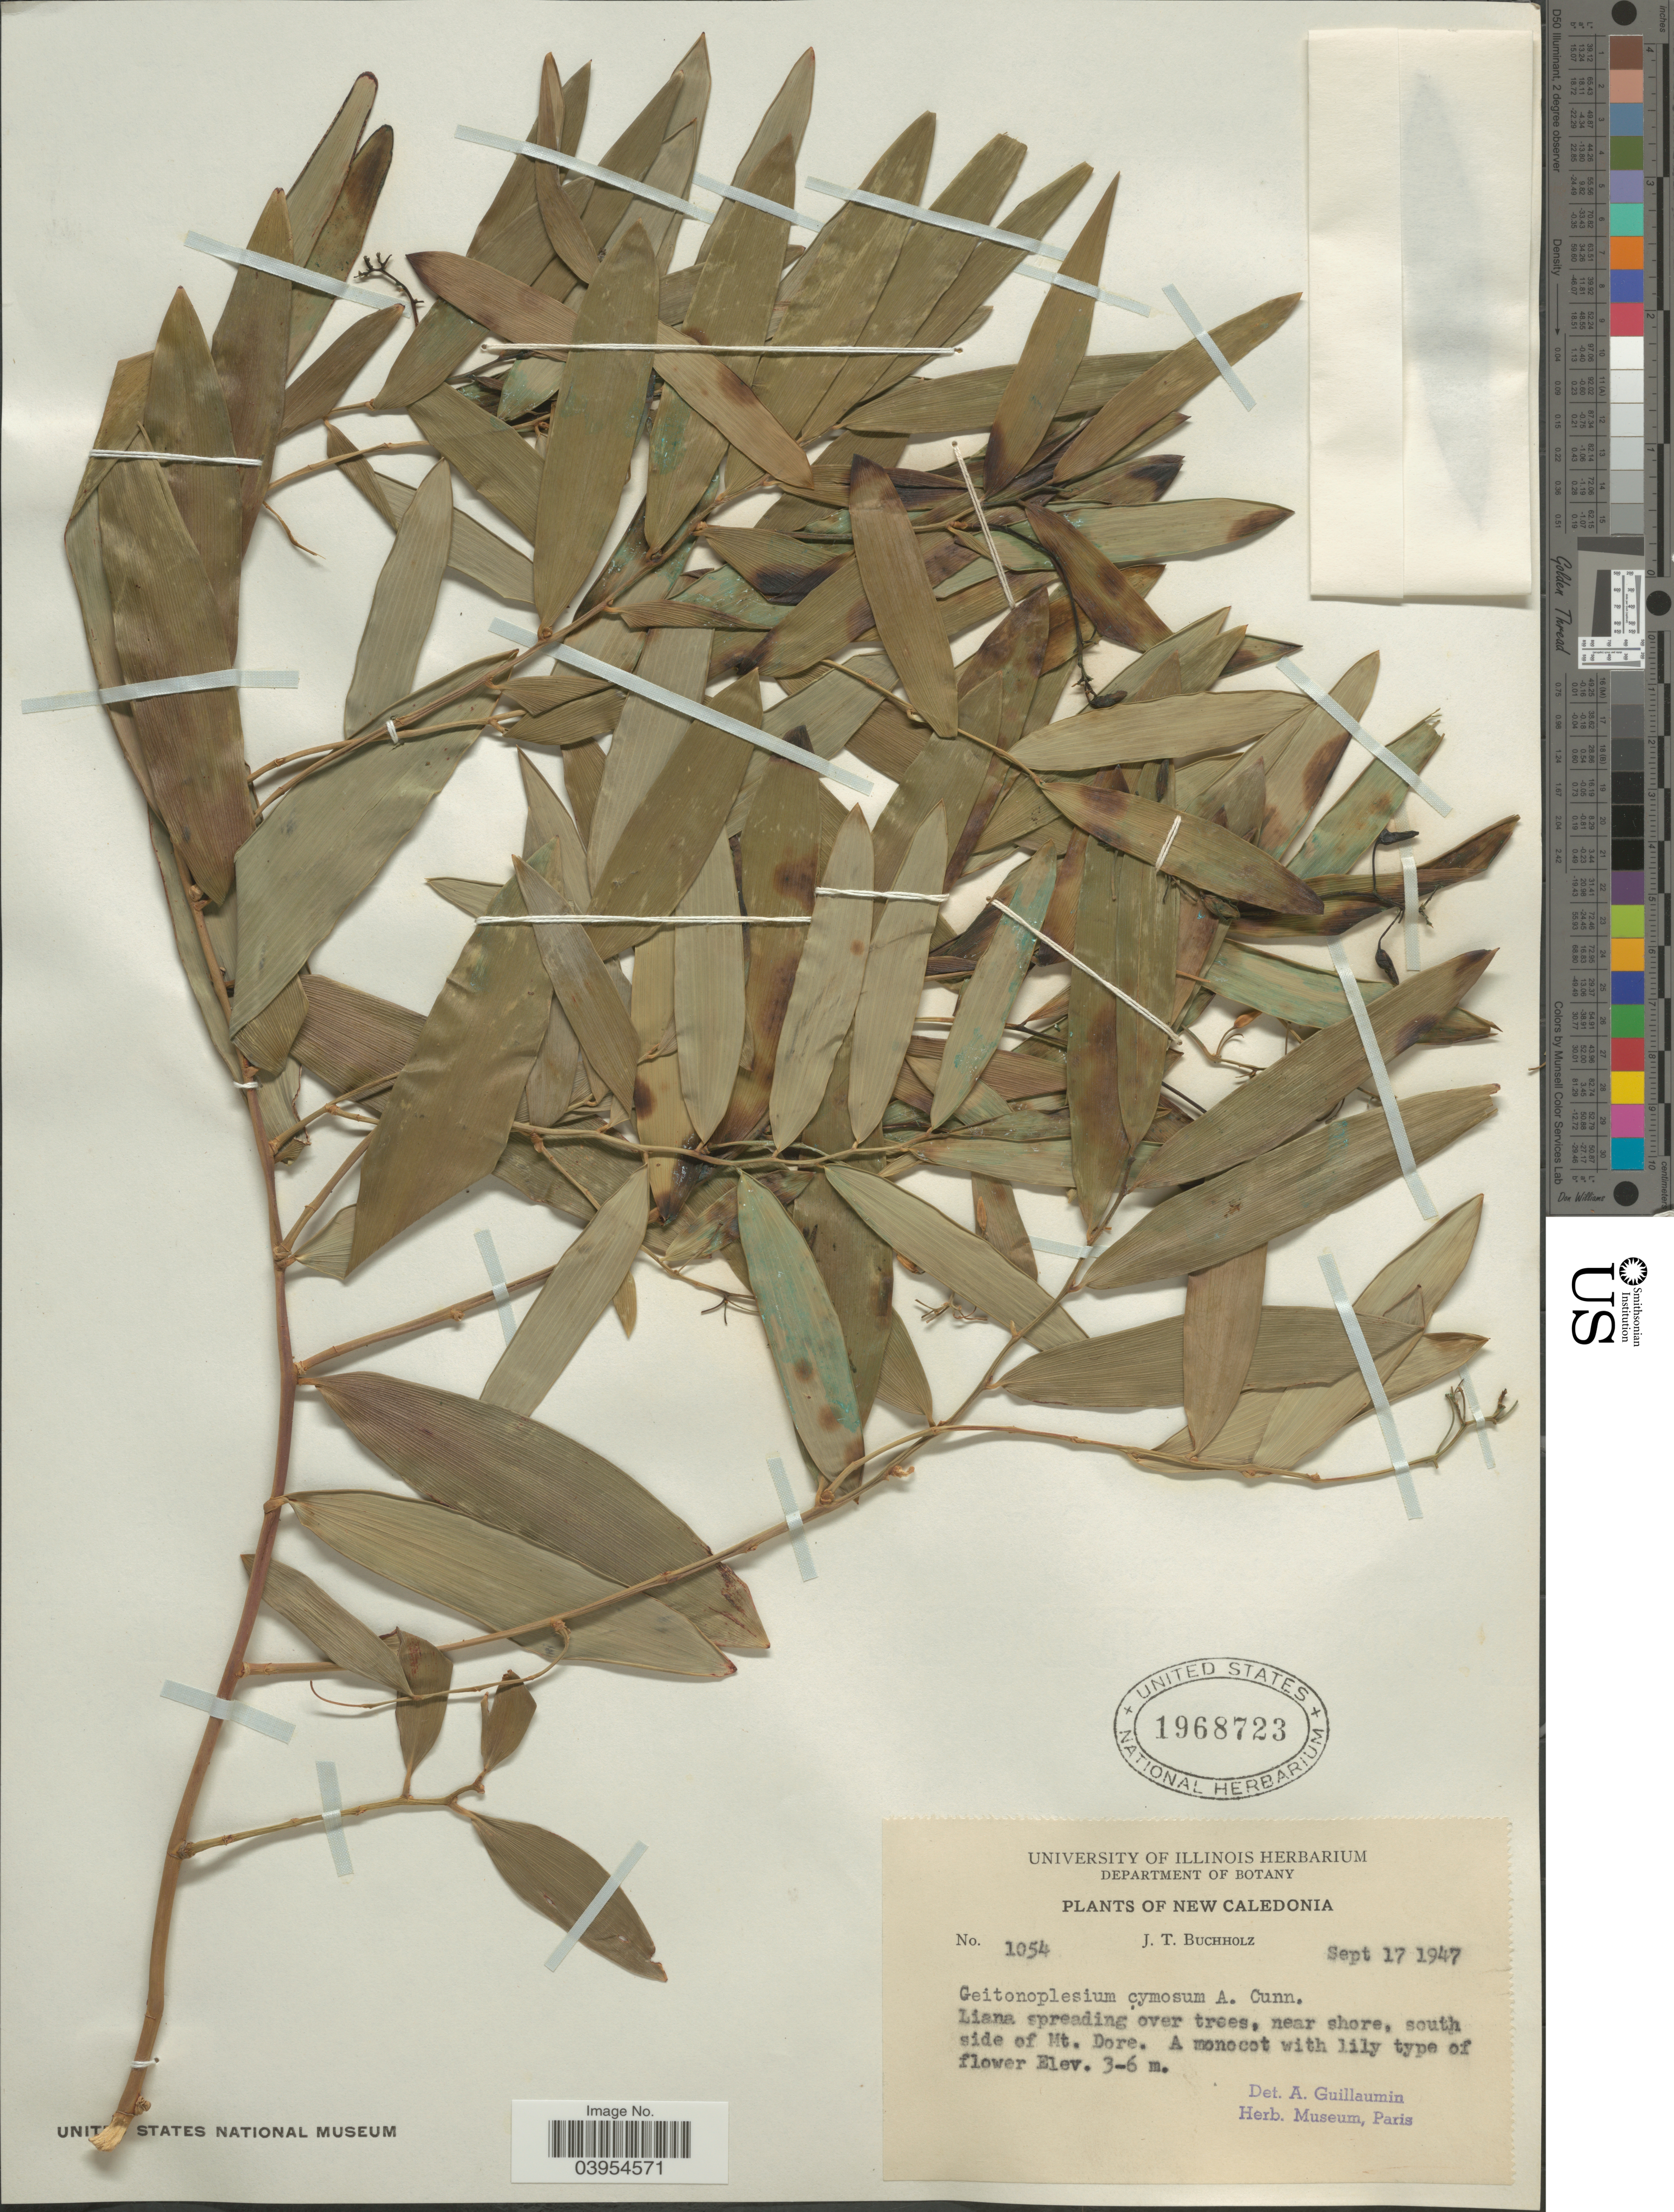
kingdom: Plantae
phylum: Tracheophyta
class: Liliopsida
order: Asparagales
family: Asphodelaceae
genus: Geitonoplesium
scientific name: Geitonoplesium cymosum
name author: (R. Br.) A. Cunn. ex Hook.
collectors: J. T. Buchholz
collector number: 1054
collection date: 1947-09-17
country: New Caledonia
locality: Liana spreading over trees, near shore, south side of Mt. Dore.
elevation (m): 3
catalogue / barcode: US 1968723